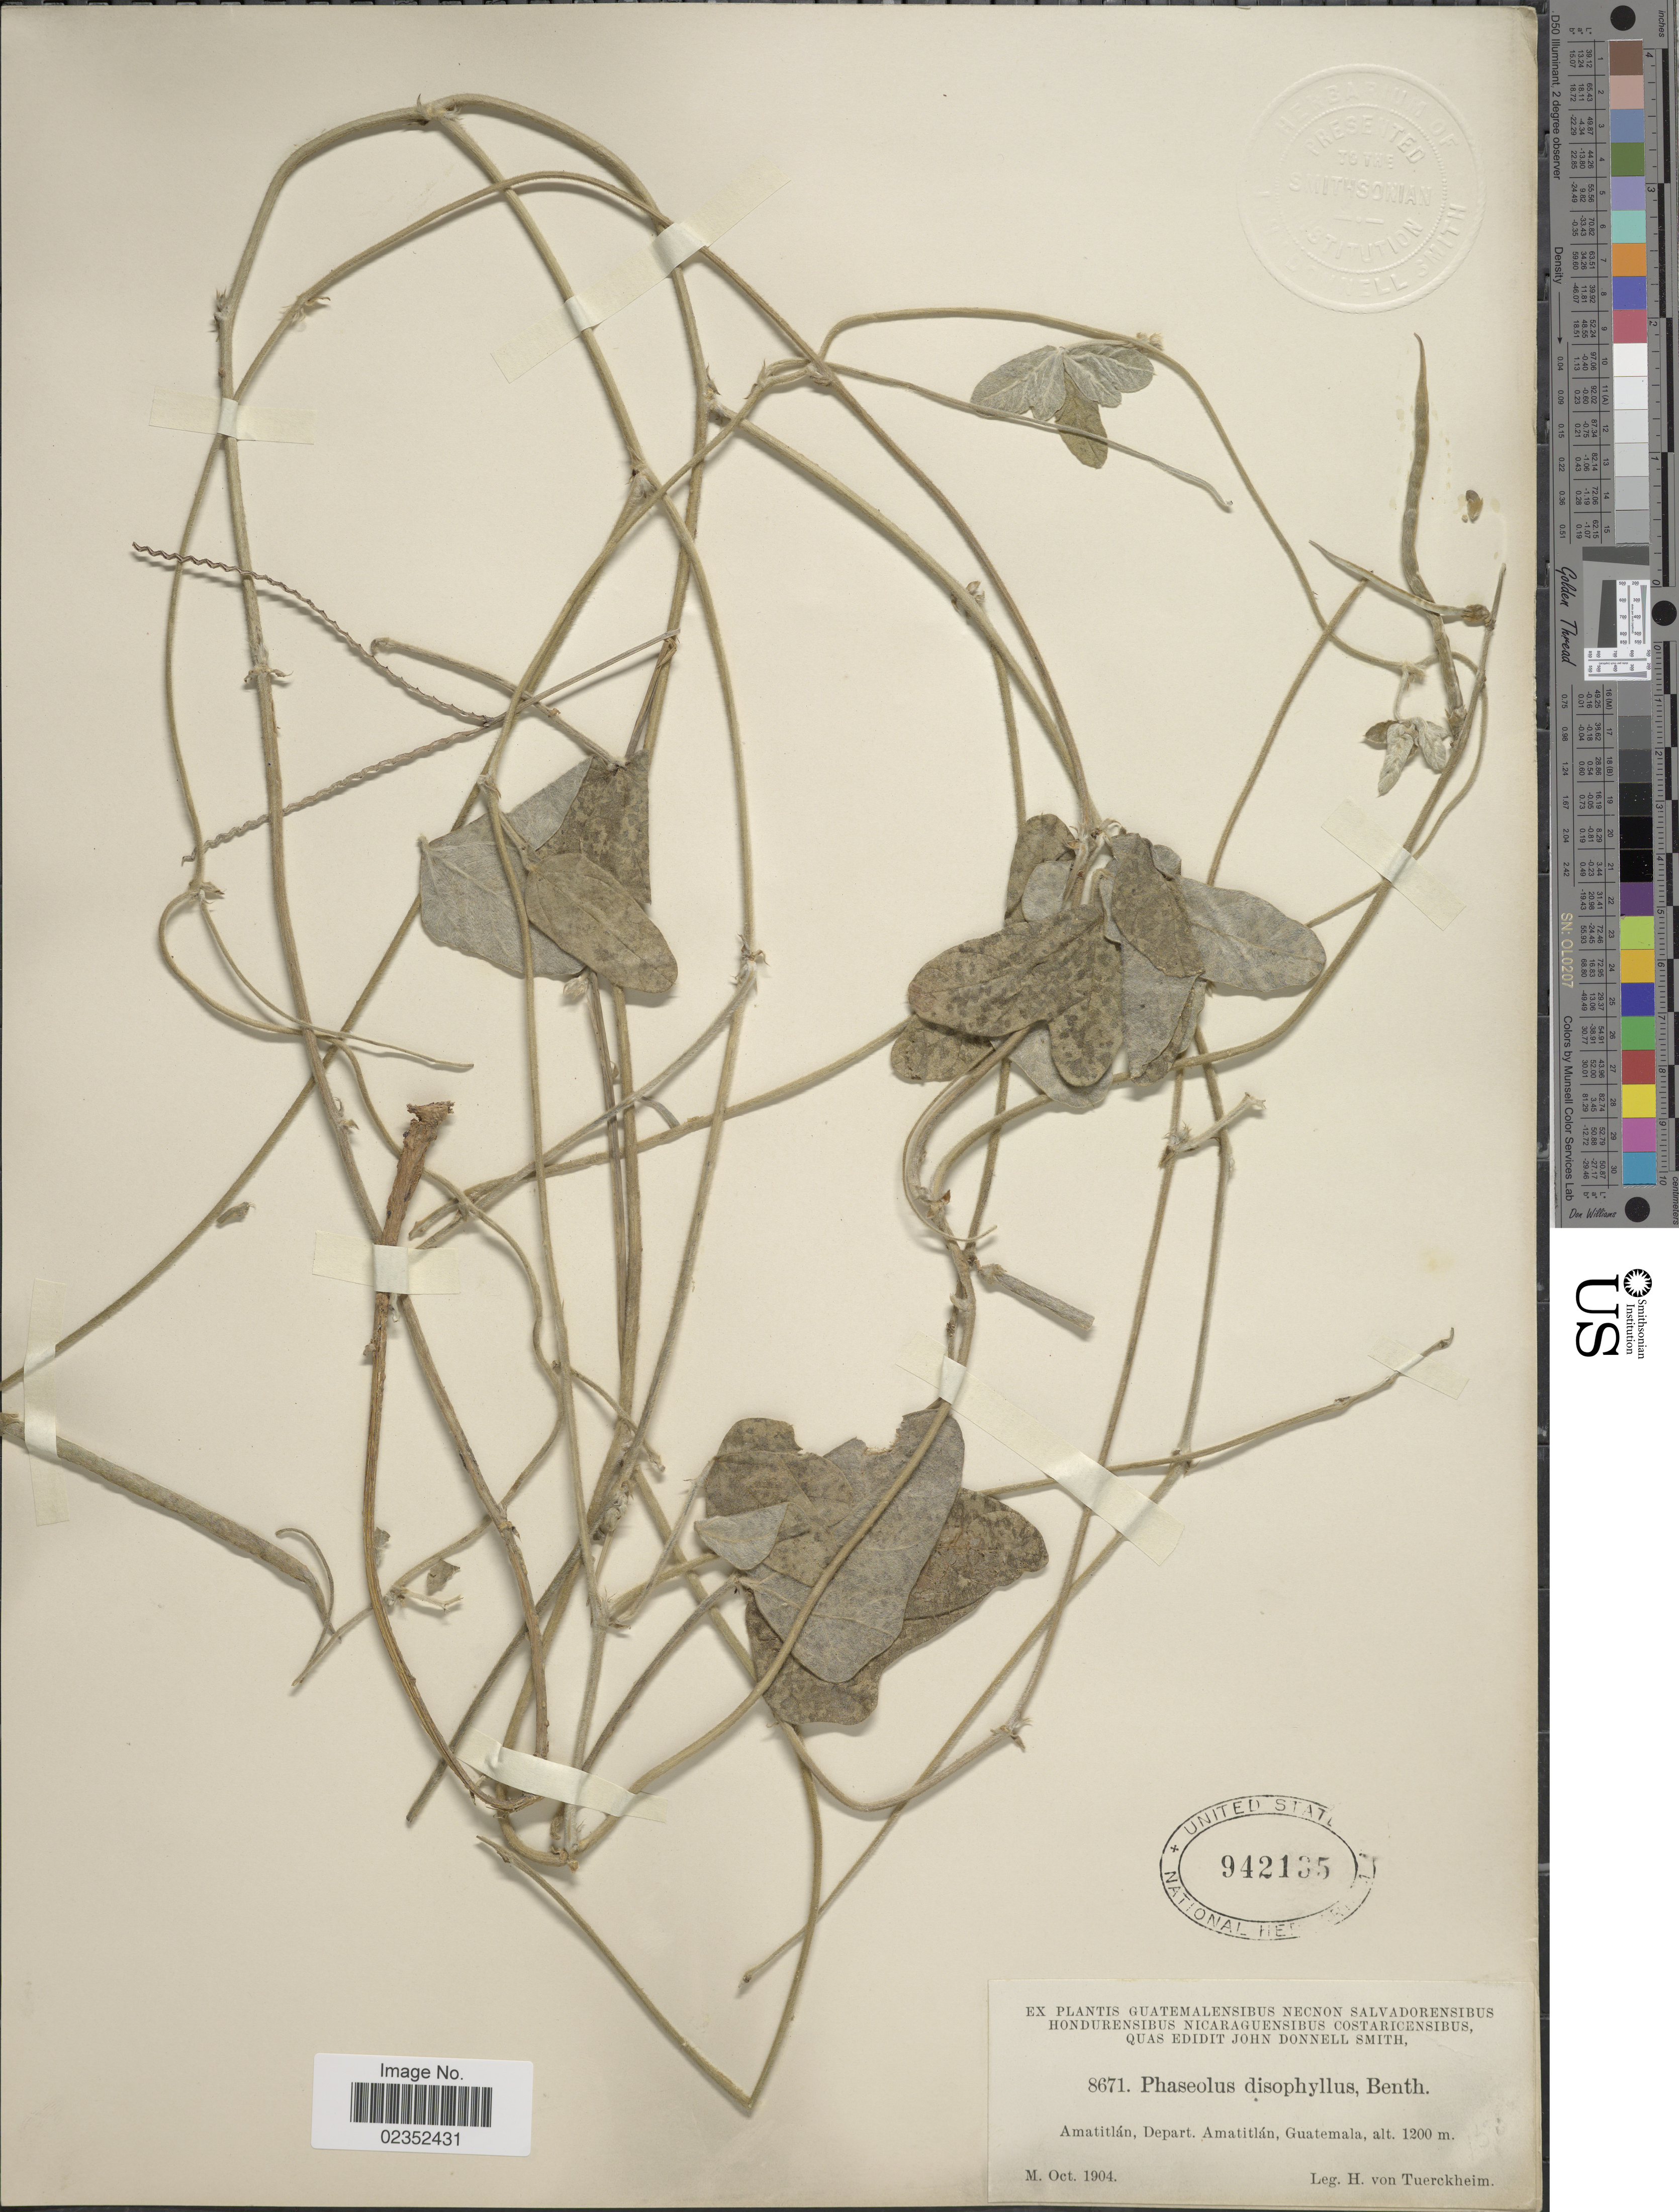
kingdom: Plantae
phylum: Tracheophyta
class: Magnoliopsida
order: Fabales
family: Fabaceae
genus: Macroptilium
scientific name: Macroptilium atropurpureum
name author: (DC.) Urb.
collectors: H. von Türckheim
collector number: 8671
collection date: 1904-10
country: Guatemala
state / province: Guatemala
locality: Amatitlan, Depart. Amatitlan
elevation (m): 1200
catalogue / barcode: US 942135